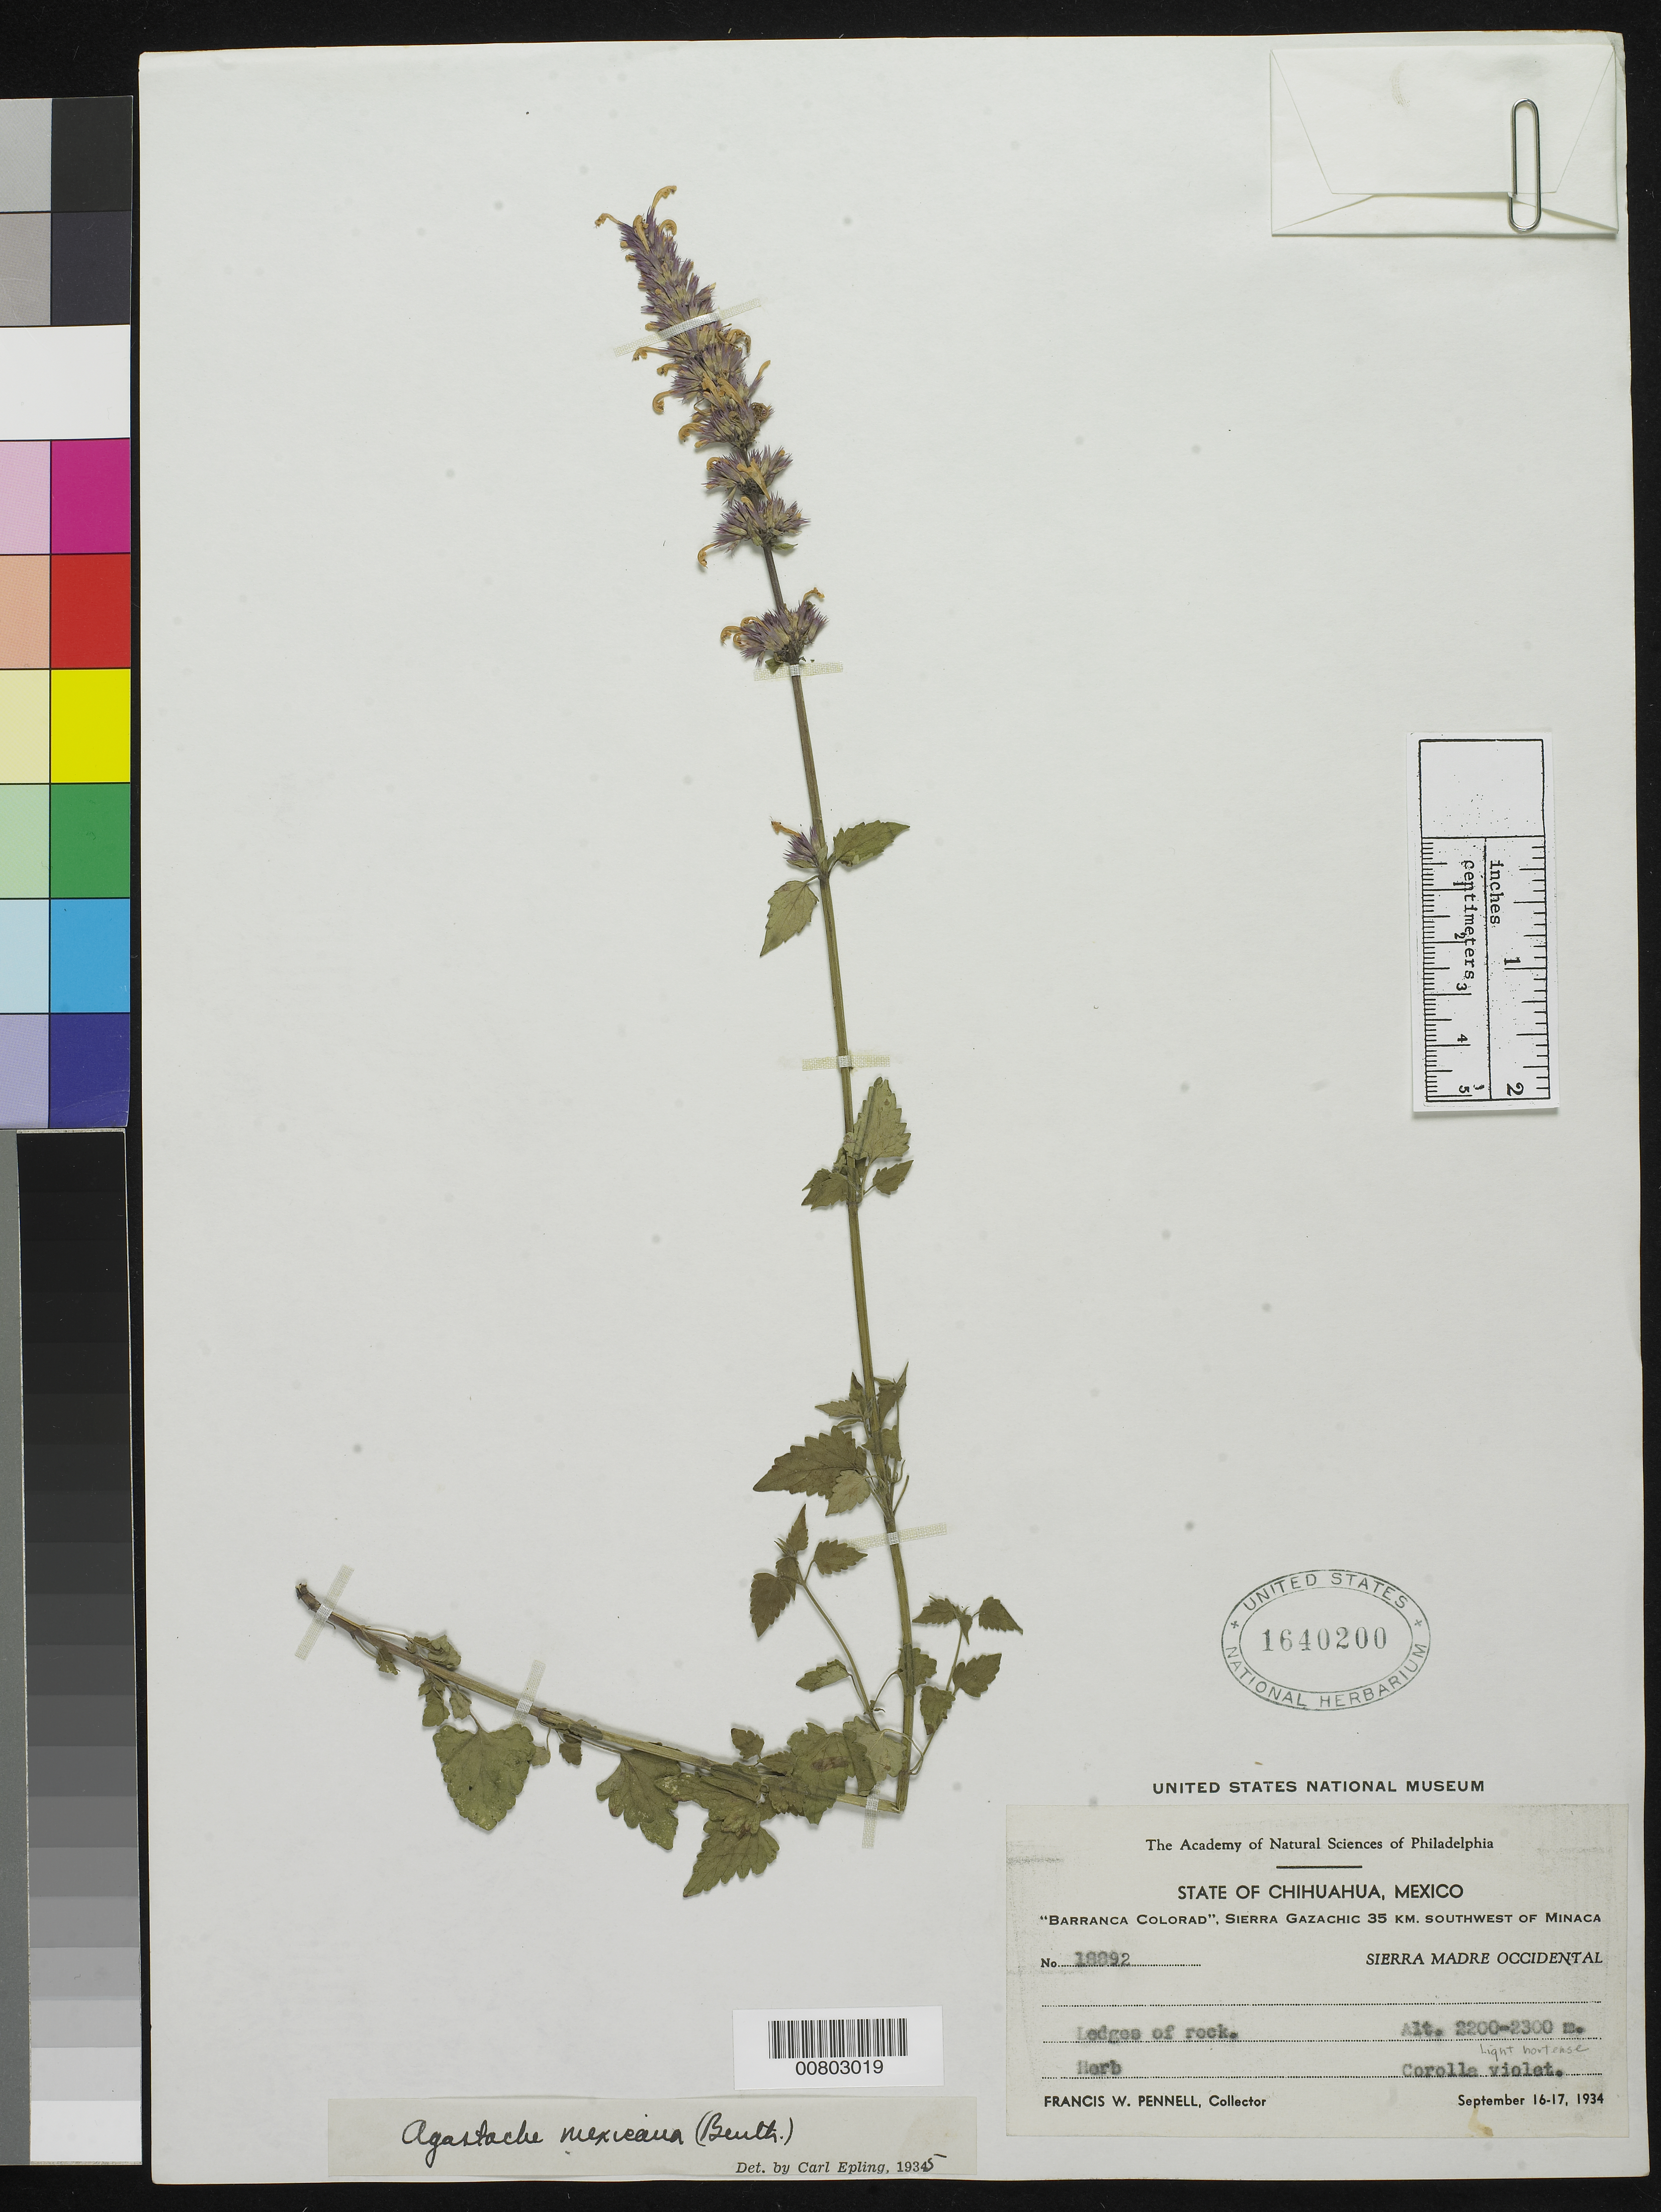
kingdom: Plantae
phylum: Tracheophyta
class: Magnoliopsida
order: Lamiales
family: Lamiaceae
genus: Agastache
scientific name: Agastache mexicana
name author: (Kunth) Lint & Epling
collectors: F. W. Pennell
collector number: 18892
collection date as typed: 16 Sep 1934 to 17 Sep 1934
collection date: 1934-09-16/1934-09-17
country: Mexico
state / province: Chihuahua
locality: Barranca Colorad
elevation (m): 2300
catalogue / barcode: US 1640200